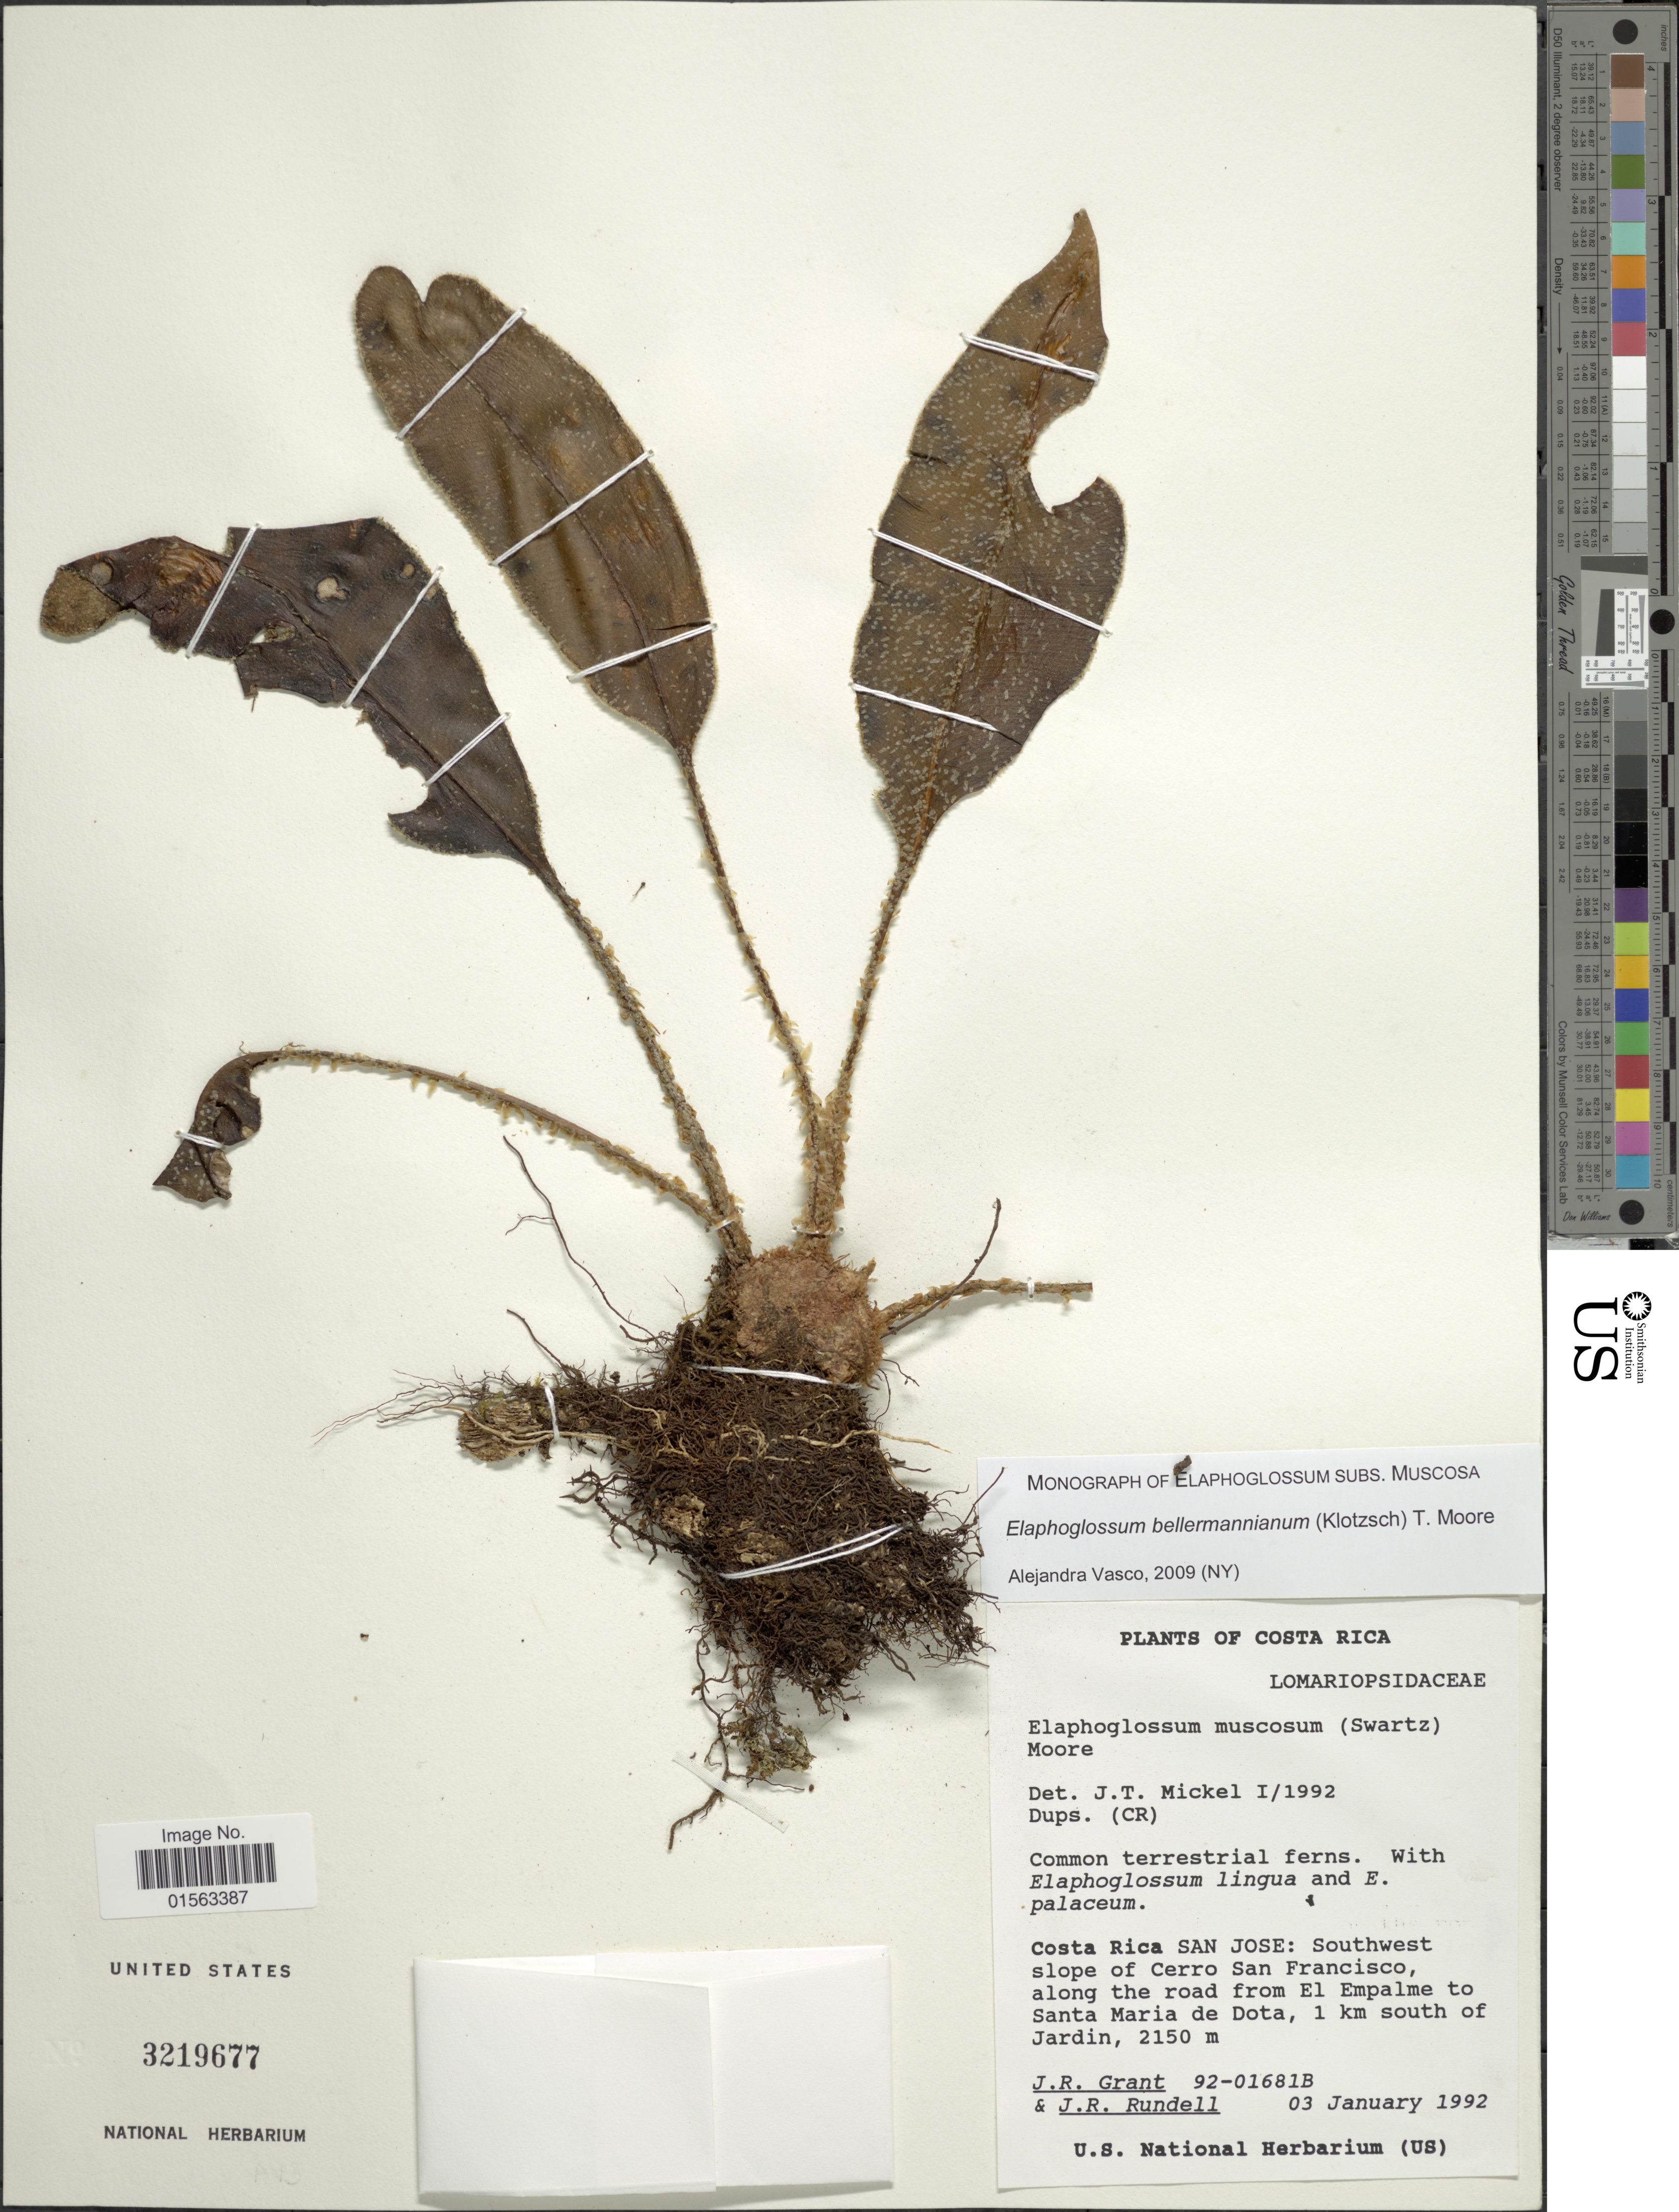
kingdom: Plantae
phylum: Tracheophyta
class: Polypodiopsida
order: Polypodiales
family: Dryopteridaceae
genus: Elaphoglossum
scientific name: Elaphoglossum bellermannianum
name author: (Klotzsch) T. Moore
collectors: J. Grant & J. R. Rundell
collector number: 92-03681B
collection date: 1992-01-03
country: Costa Rica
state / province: San José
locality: San Jose: Southwest slope of Cerro San Francisco, along the road from El Emplame to Santa Maria de Dota, 1 km South of Jardin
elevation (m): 2150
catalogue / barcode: US 3219677